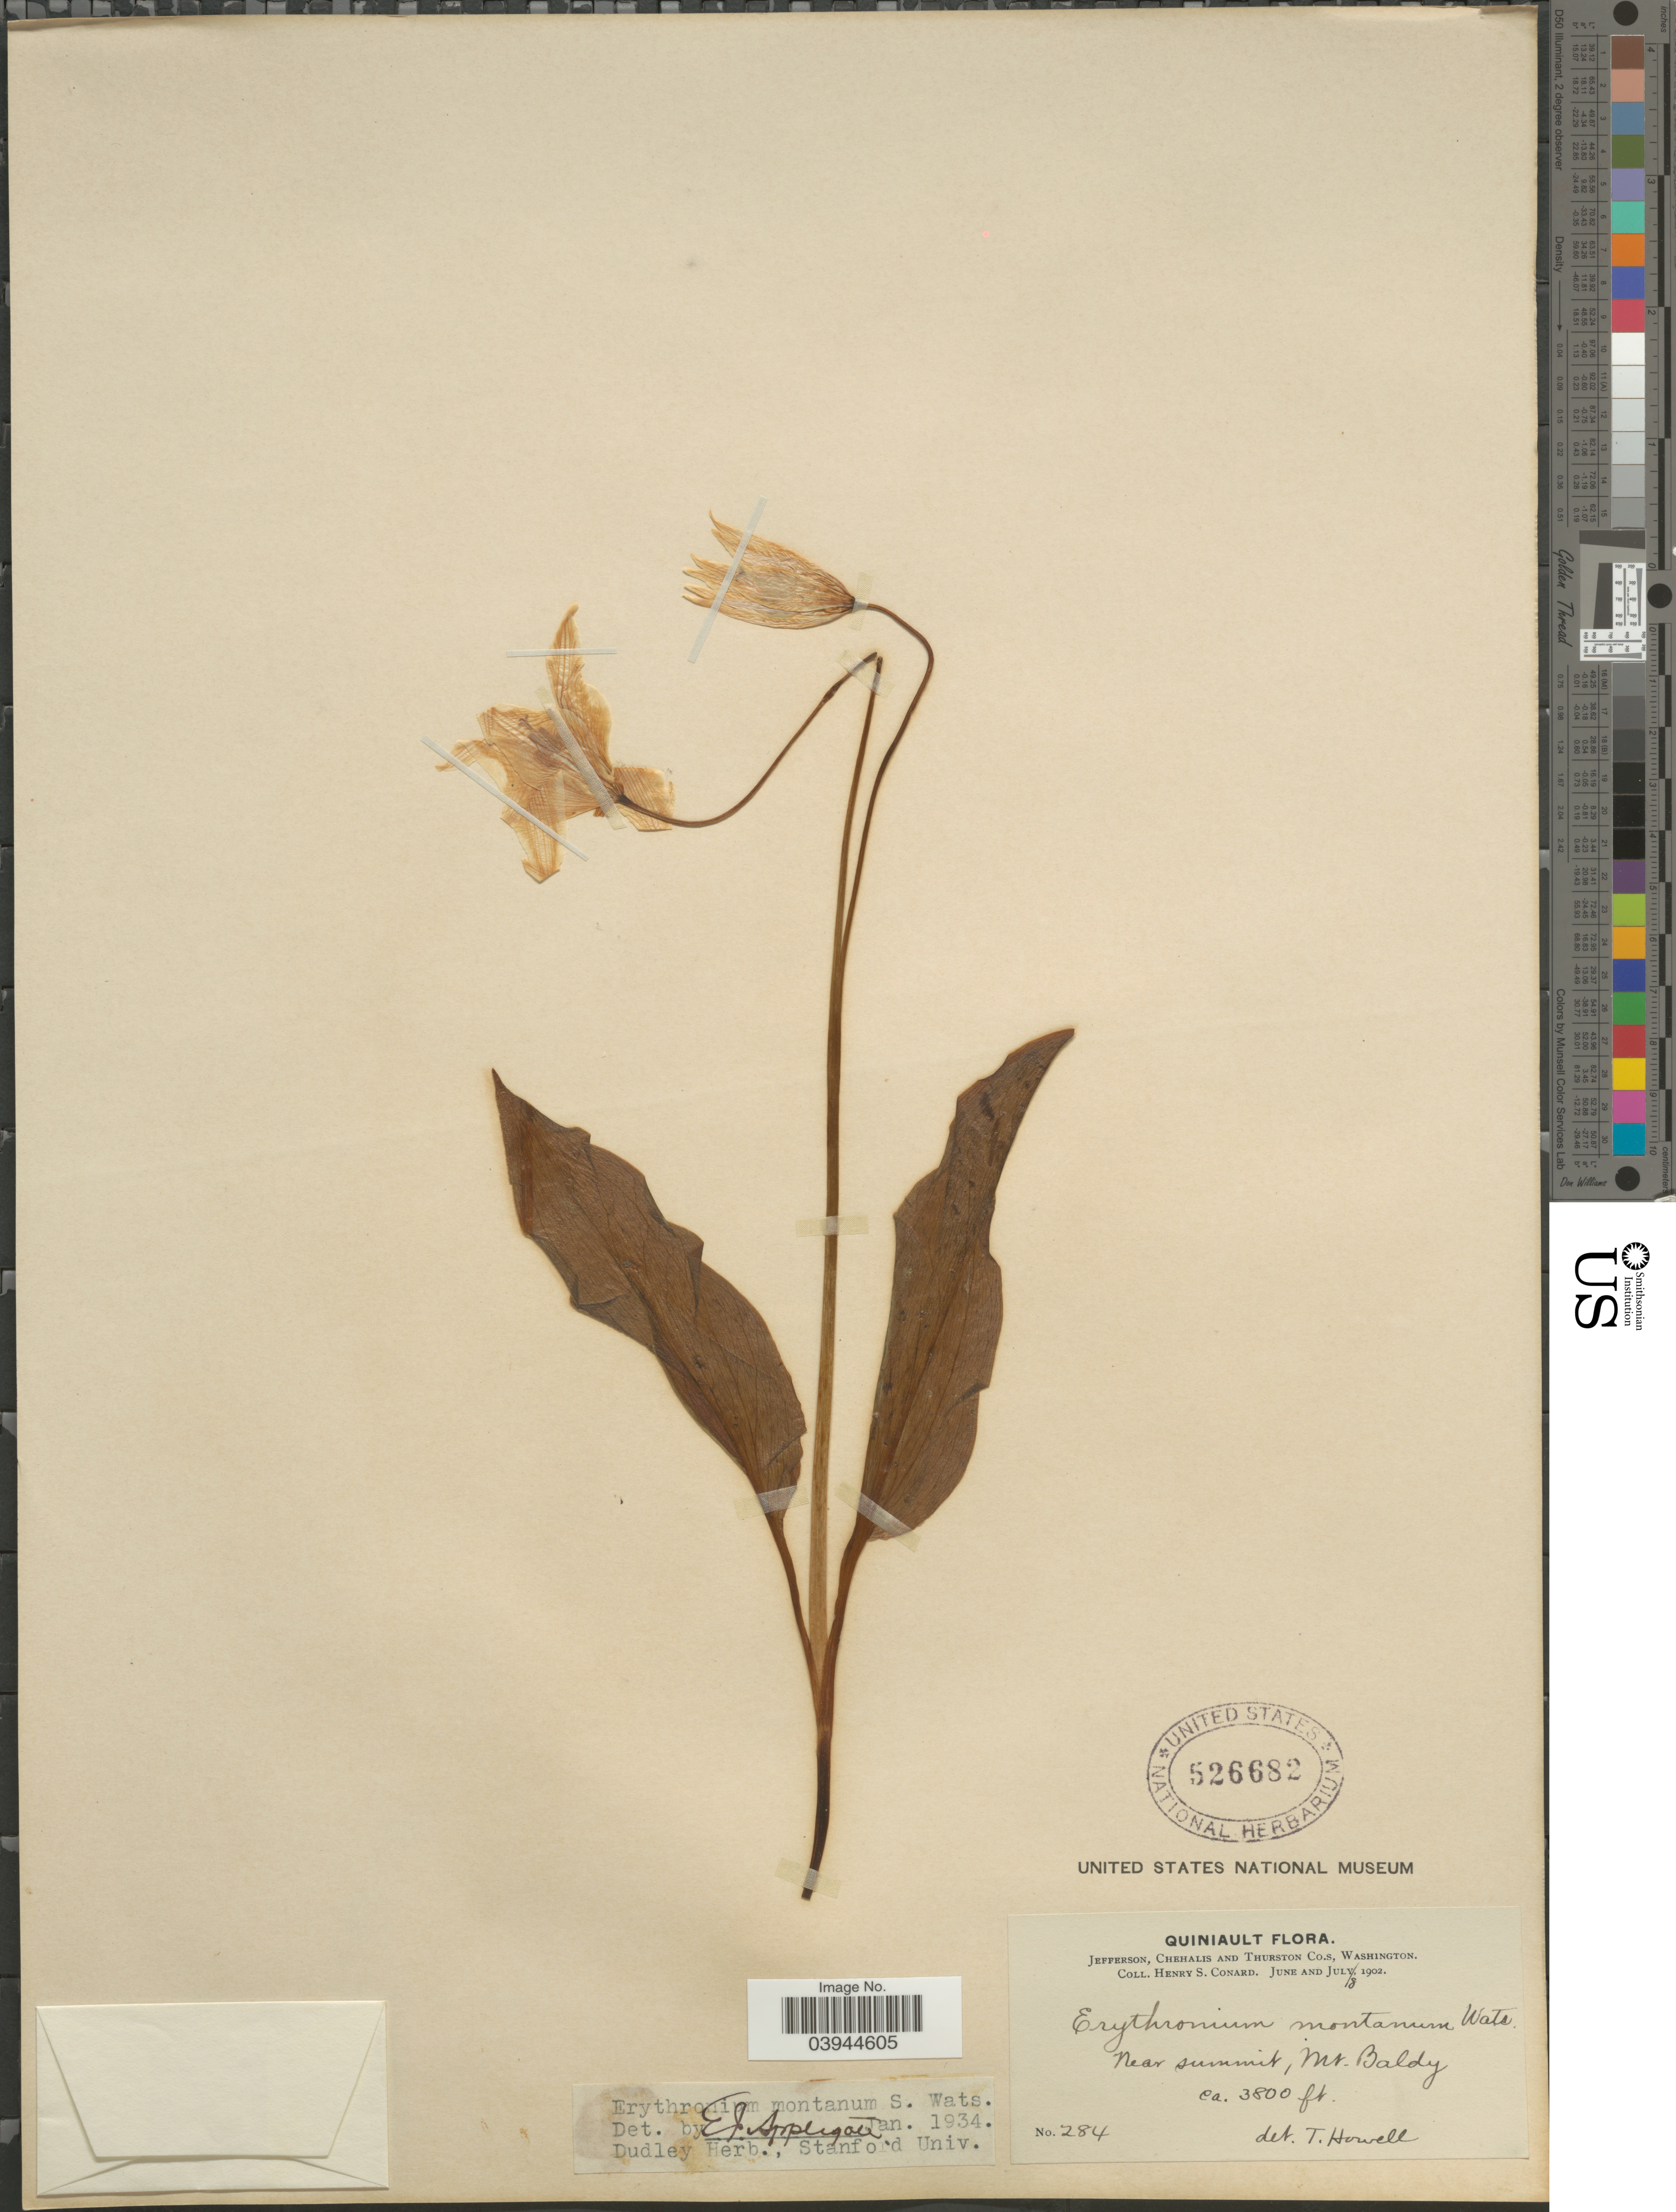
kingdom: Plantae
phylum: Tracheophyta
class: Liliopsida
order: Liliales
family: Liliaceae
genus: Erythronium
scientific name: Erythronium montanum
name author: S. Watson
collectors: H. S. Conard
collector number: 284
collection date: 1902-07-08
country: United States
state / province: Washington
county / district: Thurston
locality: Quiniault. Jefferson, Chehalis and Thurston Co.s. Near summit, Mt. Baldy.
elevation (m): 1158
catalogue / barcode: US 526682